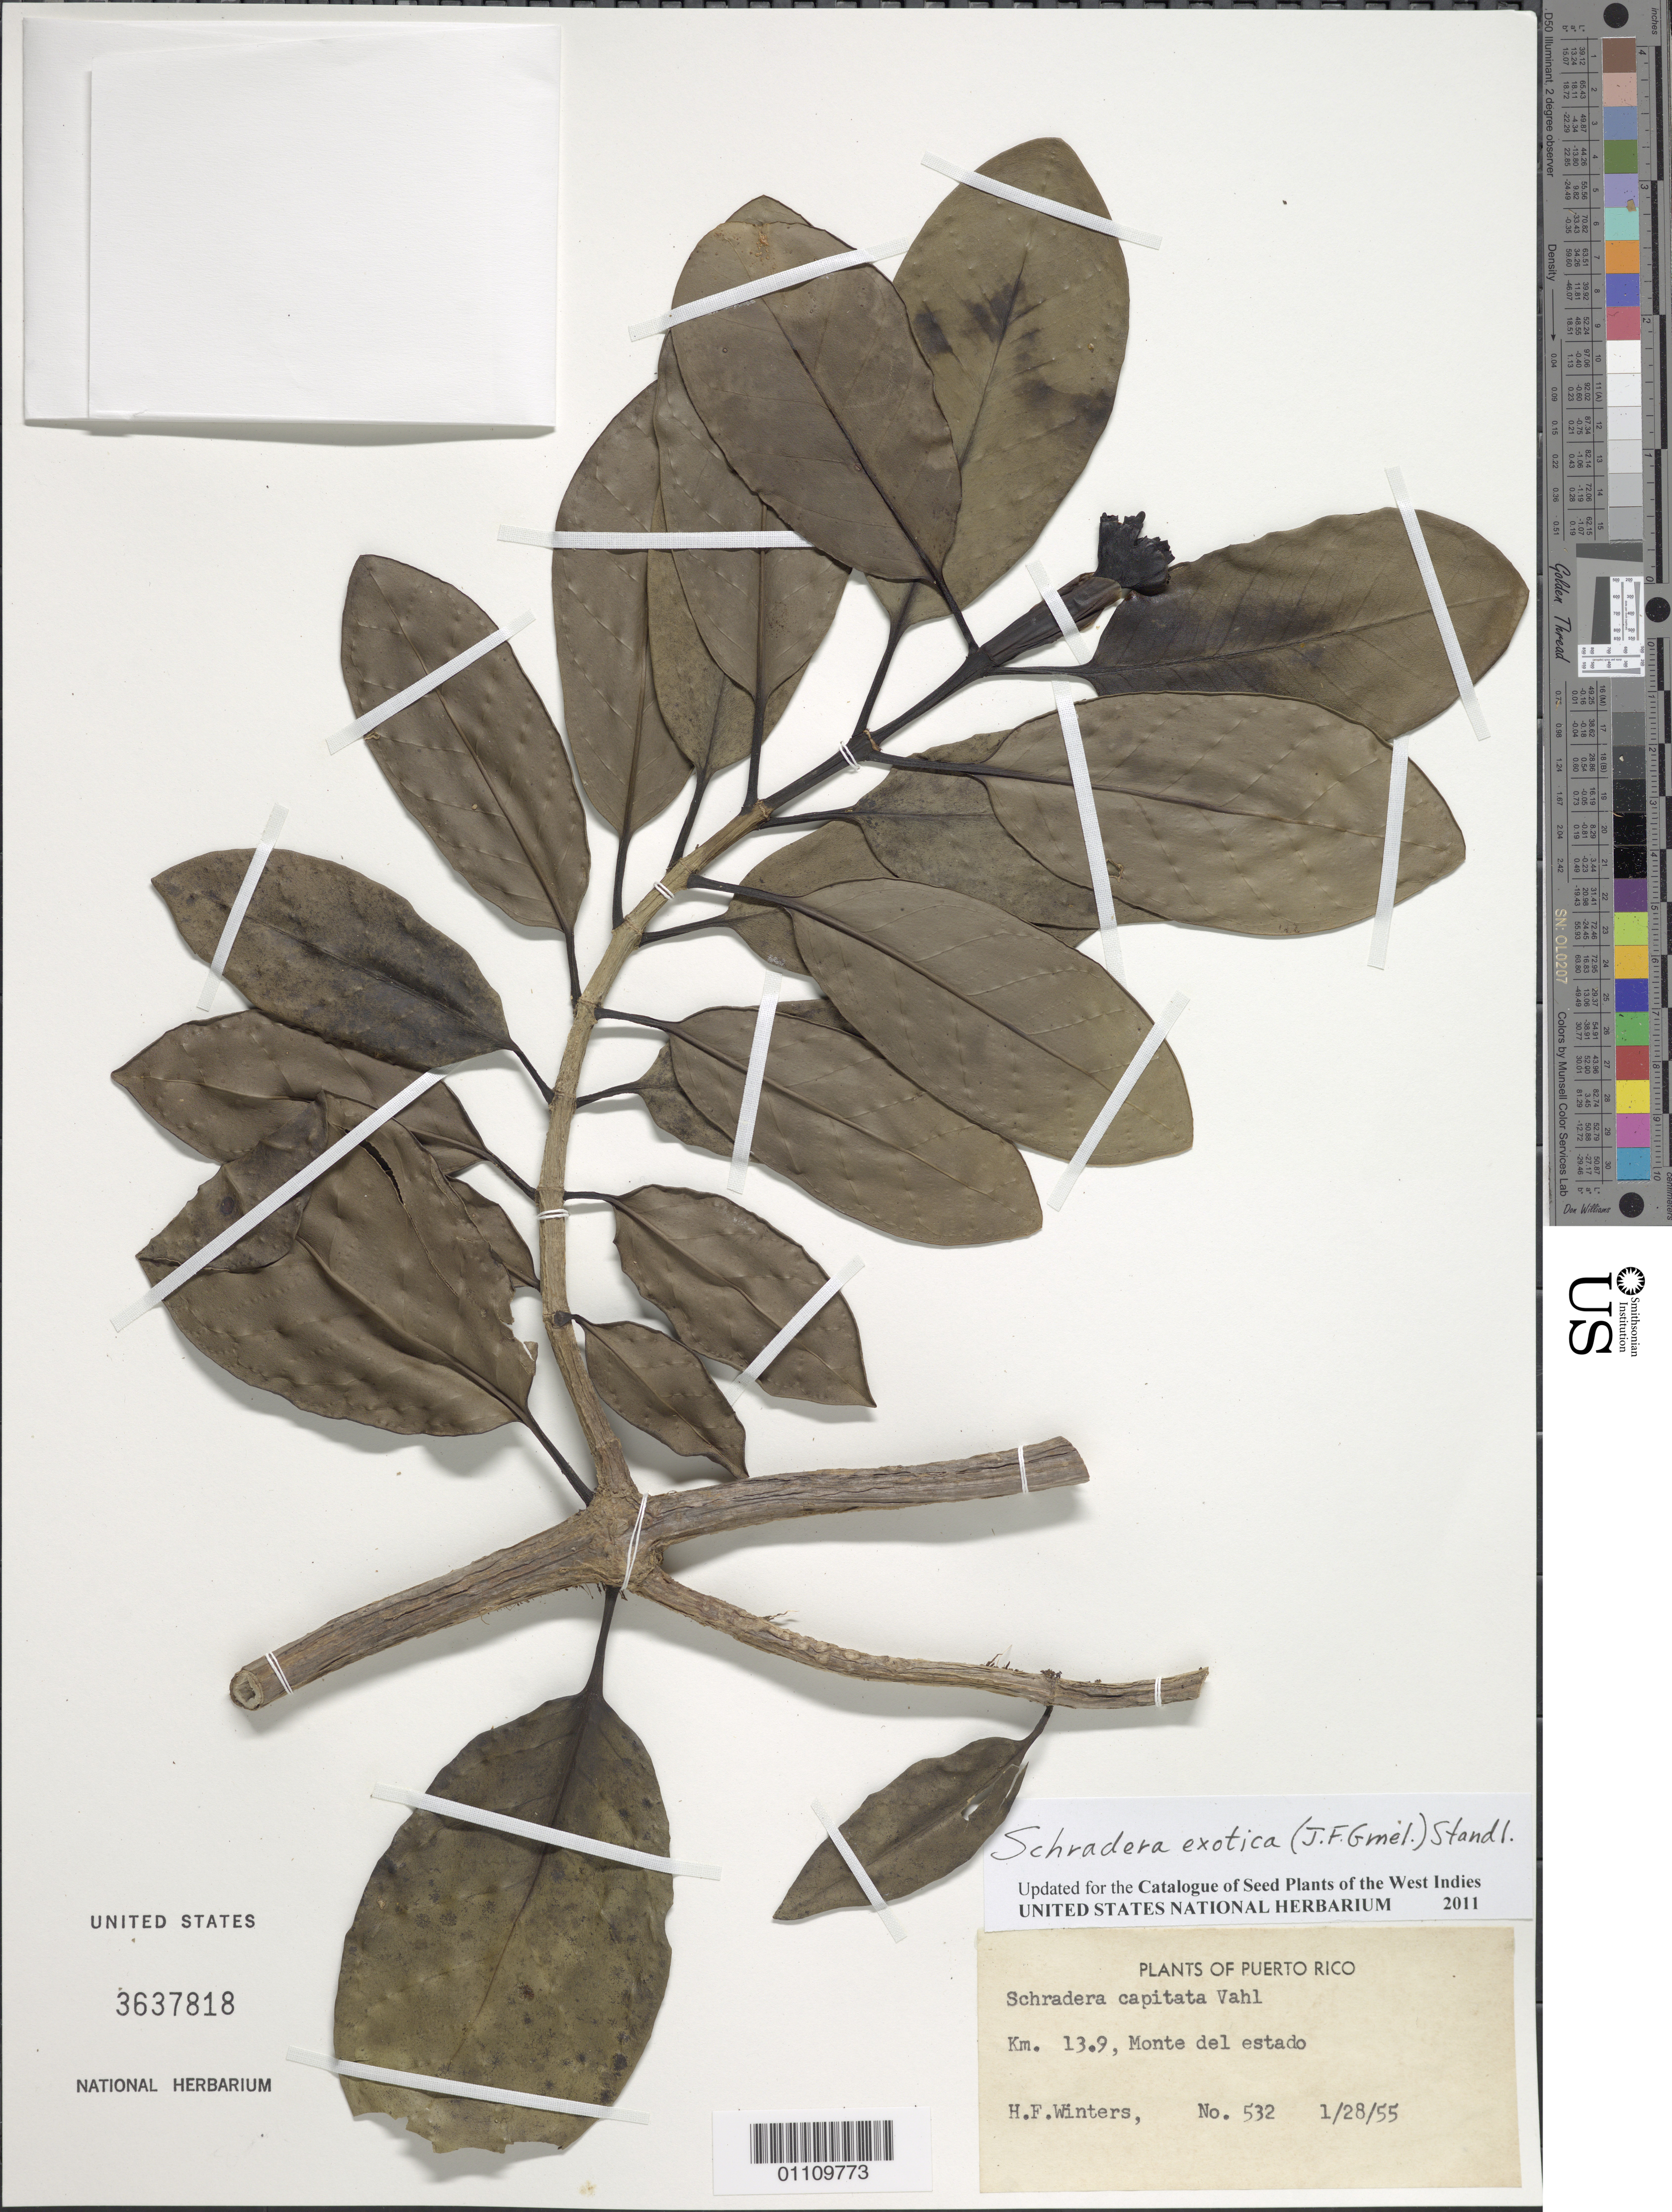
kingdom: Plantae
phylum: Tracheophyta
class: Magnoliopsida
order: Gentianales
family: Rubiaceae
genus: Schradera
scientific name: Schradera exotica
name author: (J.F. Gmel.) Standl.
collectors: H. Winters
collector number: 532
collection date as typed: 28 Jan 1955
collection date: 1955-01-28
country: Puerto Rico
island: Puerto Rico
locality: Monte del Estado, km 13.9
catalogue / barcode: US 3637818